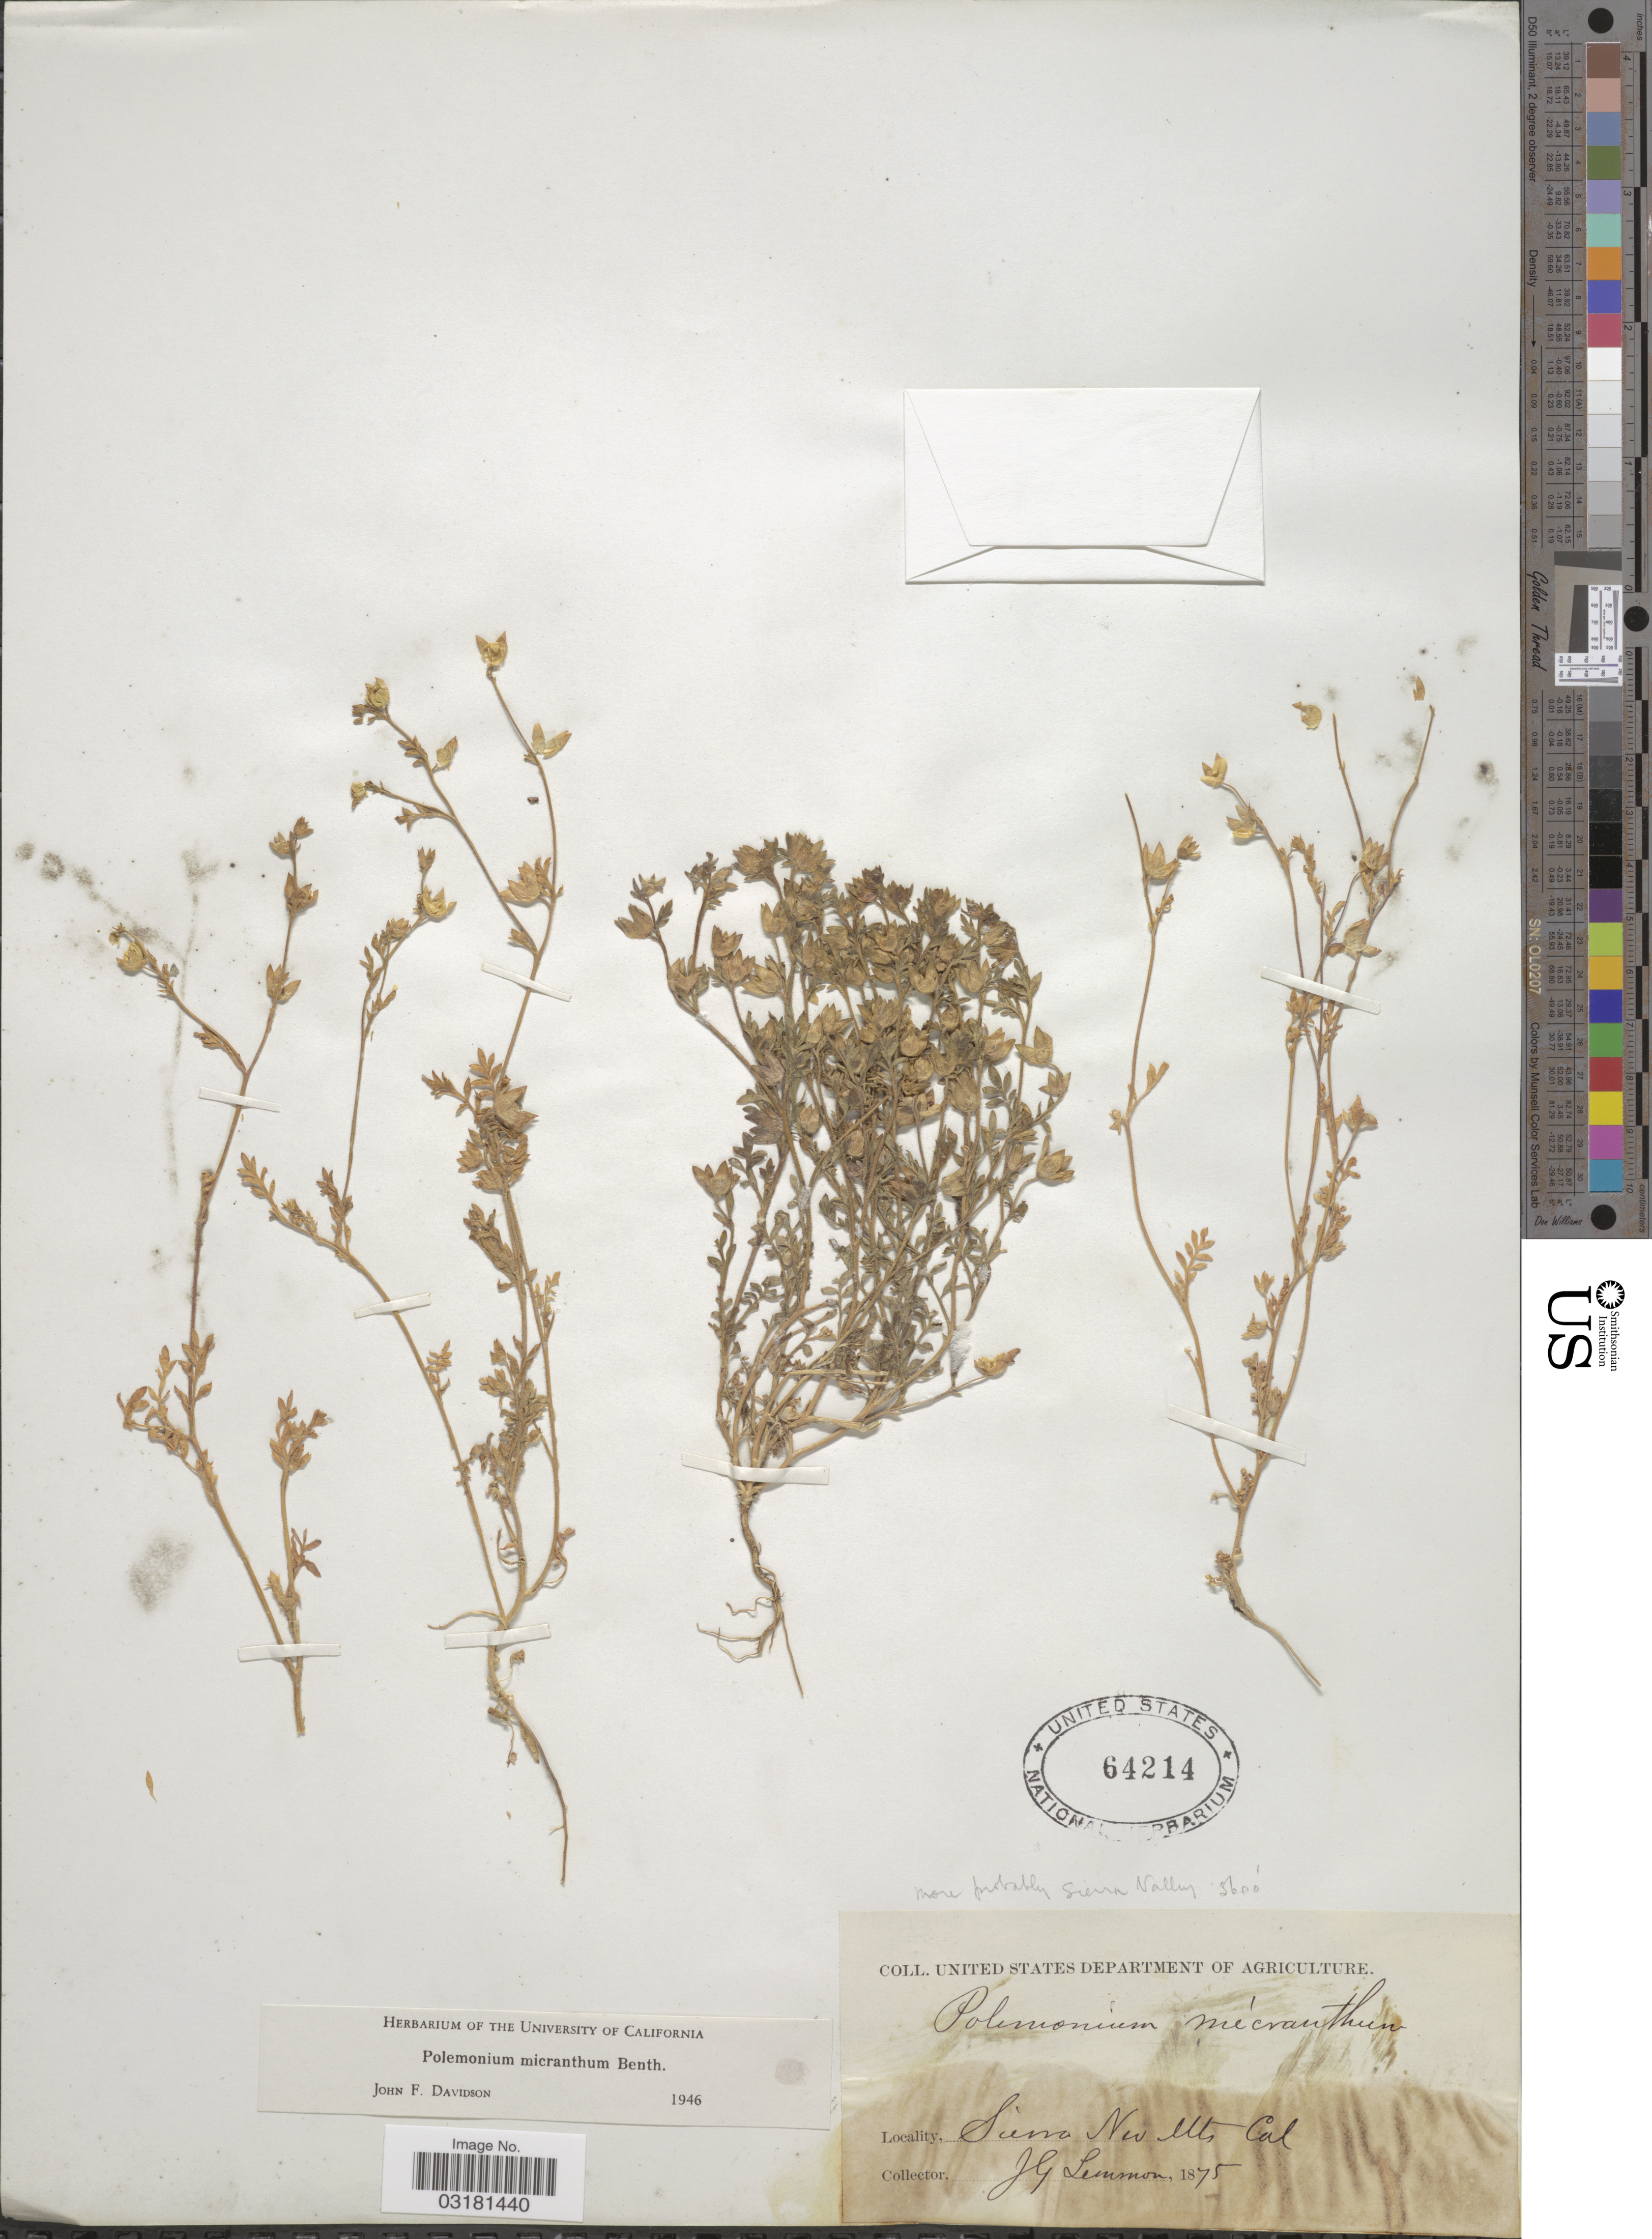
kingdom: Plantae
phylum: Tracheophyta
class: Magnoliopsida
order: Ericales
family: Polemoniaceae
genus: Polemonium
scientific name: Polemonium micranthum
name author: Benth.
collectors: J. Lemmon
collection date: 1875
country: United States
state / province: California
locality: Sierra Nev. Mts. Cal.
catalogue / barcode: US 64214